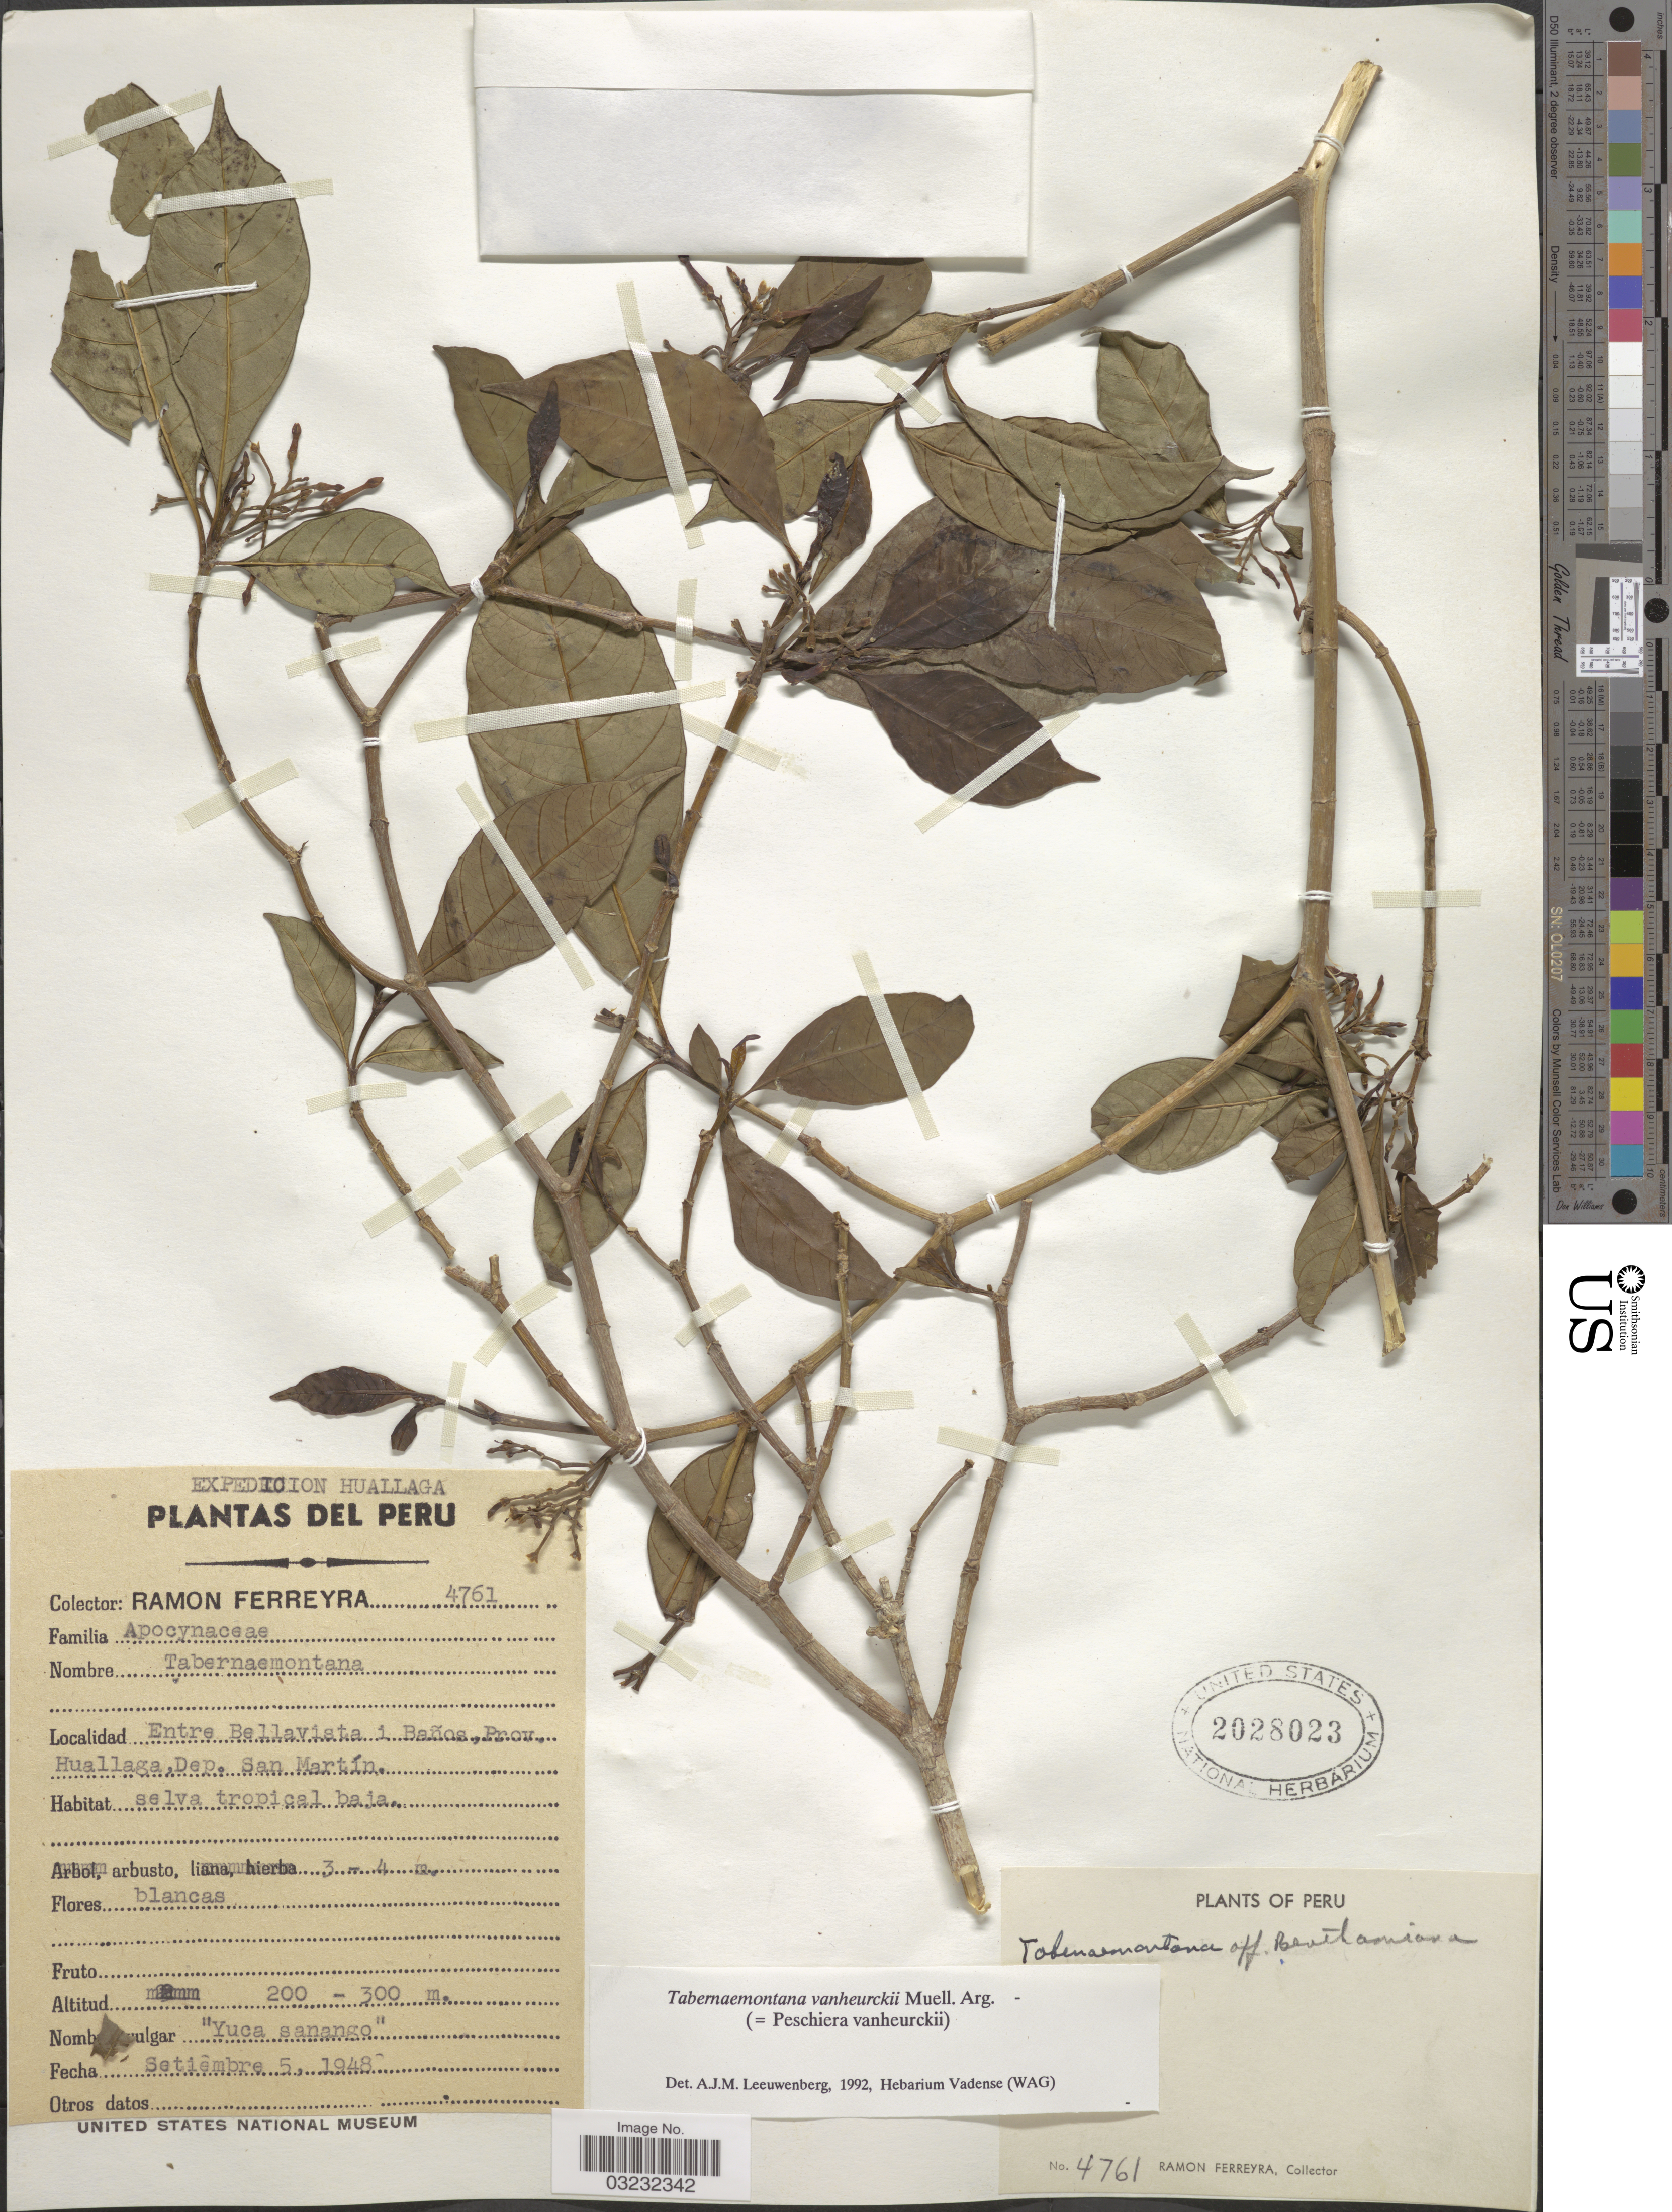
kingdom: Plantae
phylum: Tracheophyta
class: Magnoliopsida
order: Gentianales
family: Apocynaceae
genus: Tabernaemontana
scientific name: Tabernaemontana vanheurckii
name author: Müll. Arg.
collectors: R. A. Ferreyra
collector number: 4761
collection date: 1948-09-05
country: Peru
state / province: San Martín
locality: Entre Bellavista i Baños, Prov. Huallaga, Dep. San Martín.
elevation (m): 200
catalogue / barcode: US 2028023